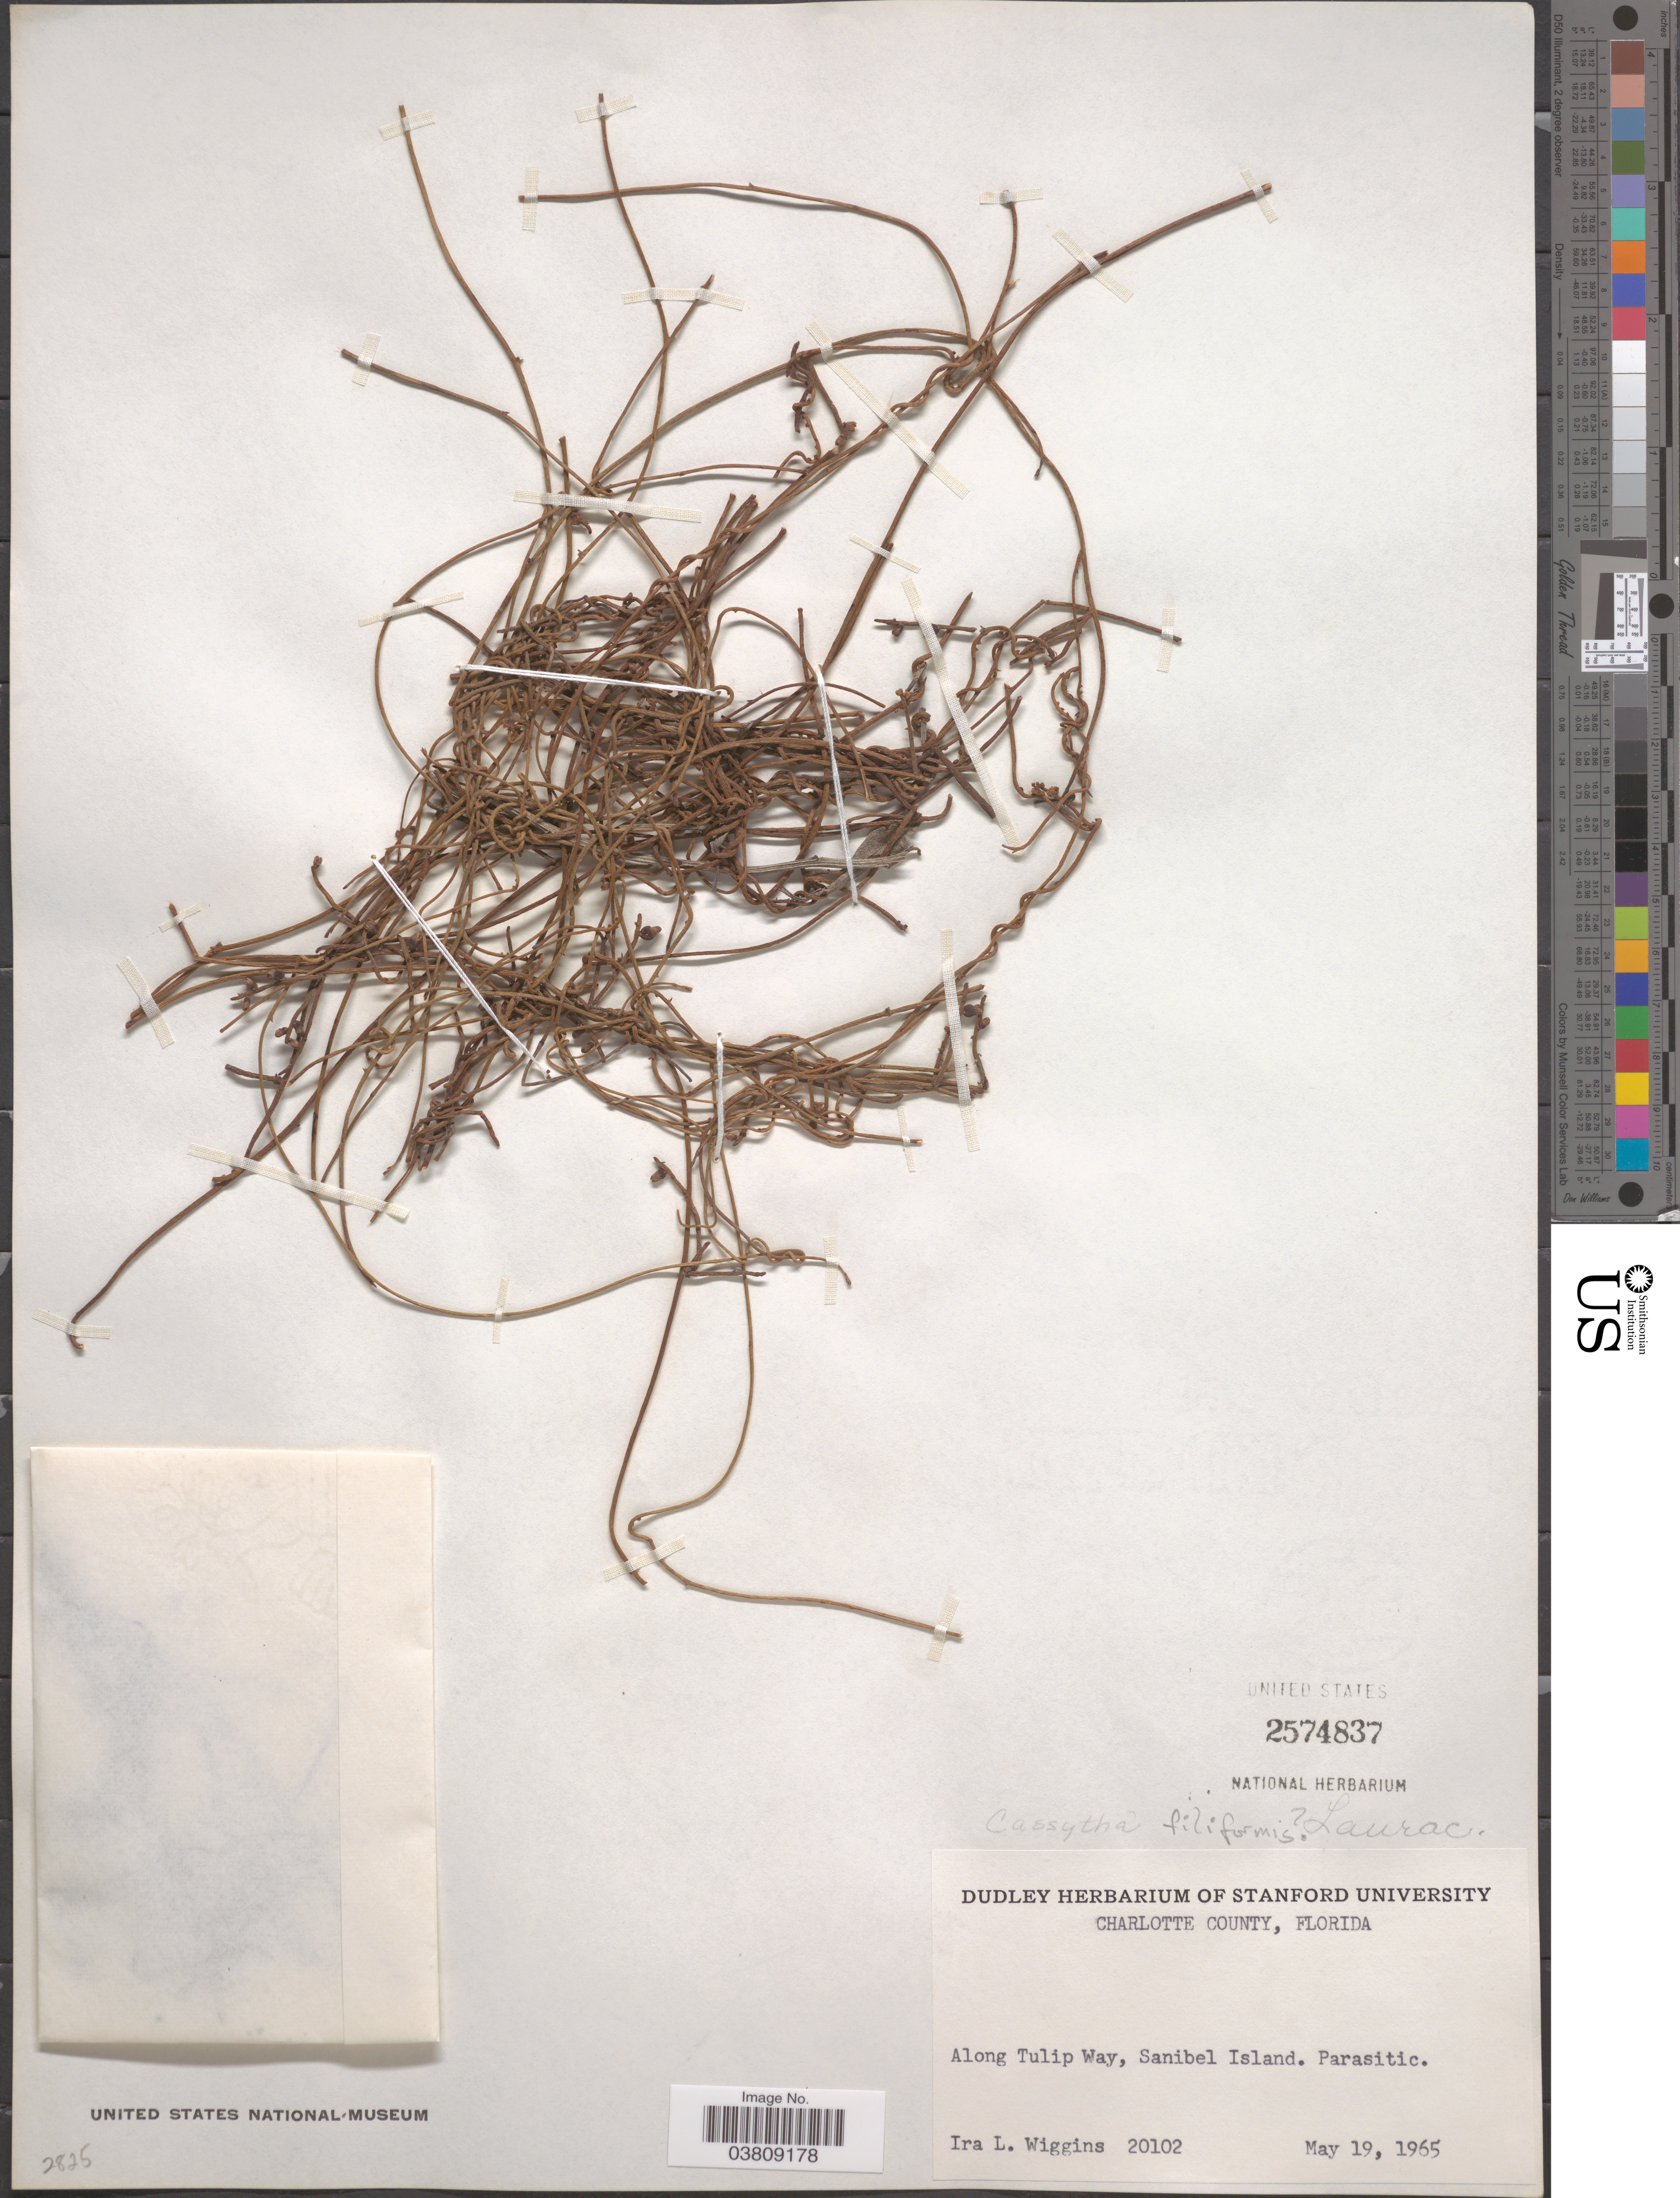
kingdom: Plantae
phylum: Tracheophyta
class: Magnoliopsida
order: Laurales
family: Lauraceae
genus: Cassytha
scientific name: Cassytha filiformis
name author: L.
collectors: I. L. Wiggins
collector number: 20102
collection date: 1965-05-19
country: United States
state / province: Florida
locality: Charlotte County. Along Tulip Way, Sanibel Island.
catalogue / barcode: US 2574837